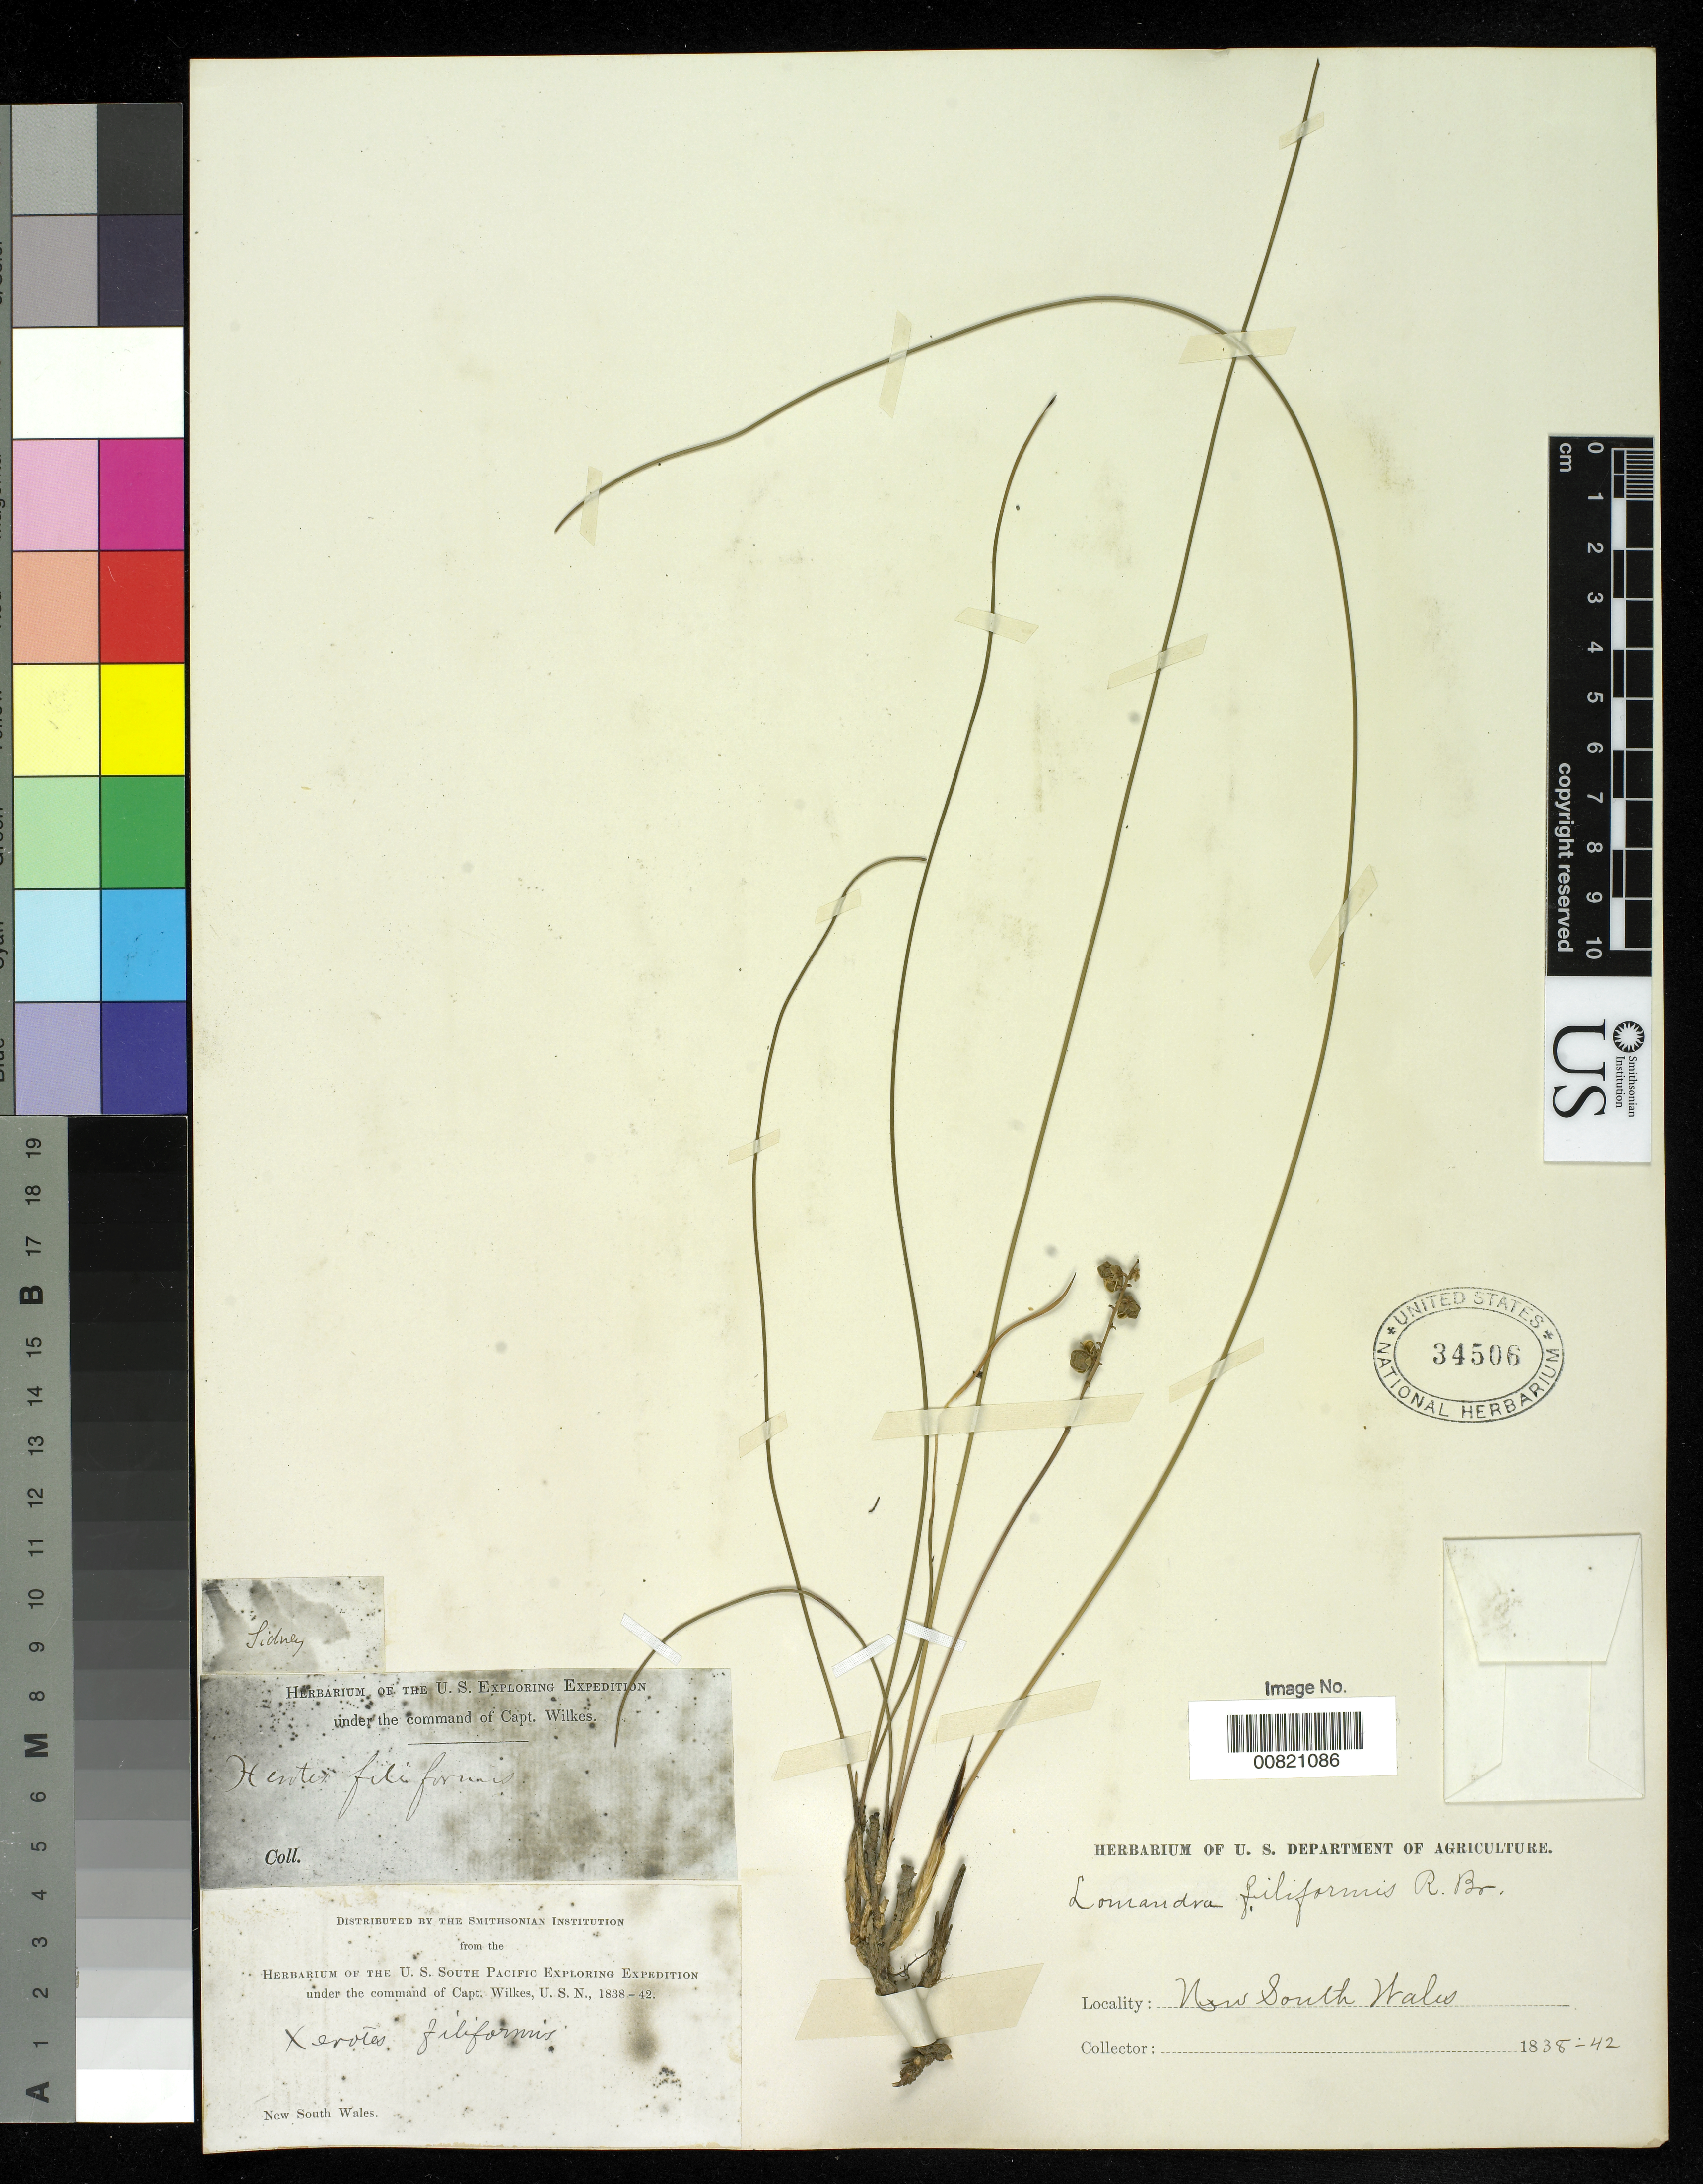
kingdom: Plantae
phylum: Tracheophyta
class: Liliopsida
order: Asparagales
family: Asparagaceae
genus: Lomandra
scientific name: Lomandra filiformis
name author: (Thunb.) Britten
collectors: Wilkes Explor. Exped.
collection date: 1838/1842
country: Australia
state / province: New South Wales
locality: New South Wales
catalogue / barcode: US 34506